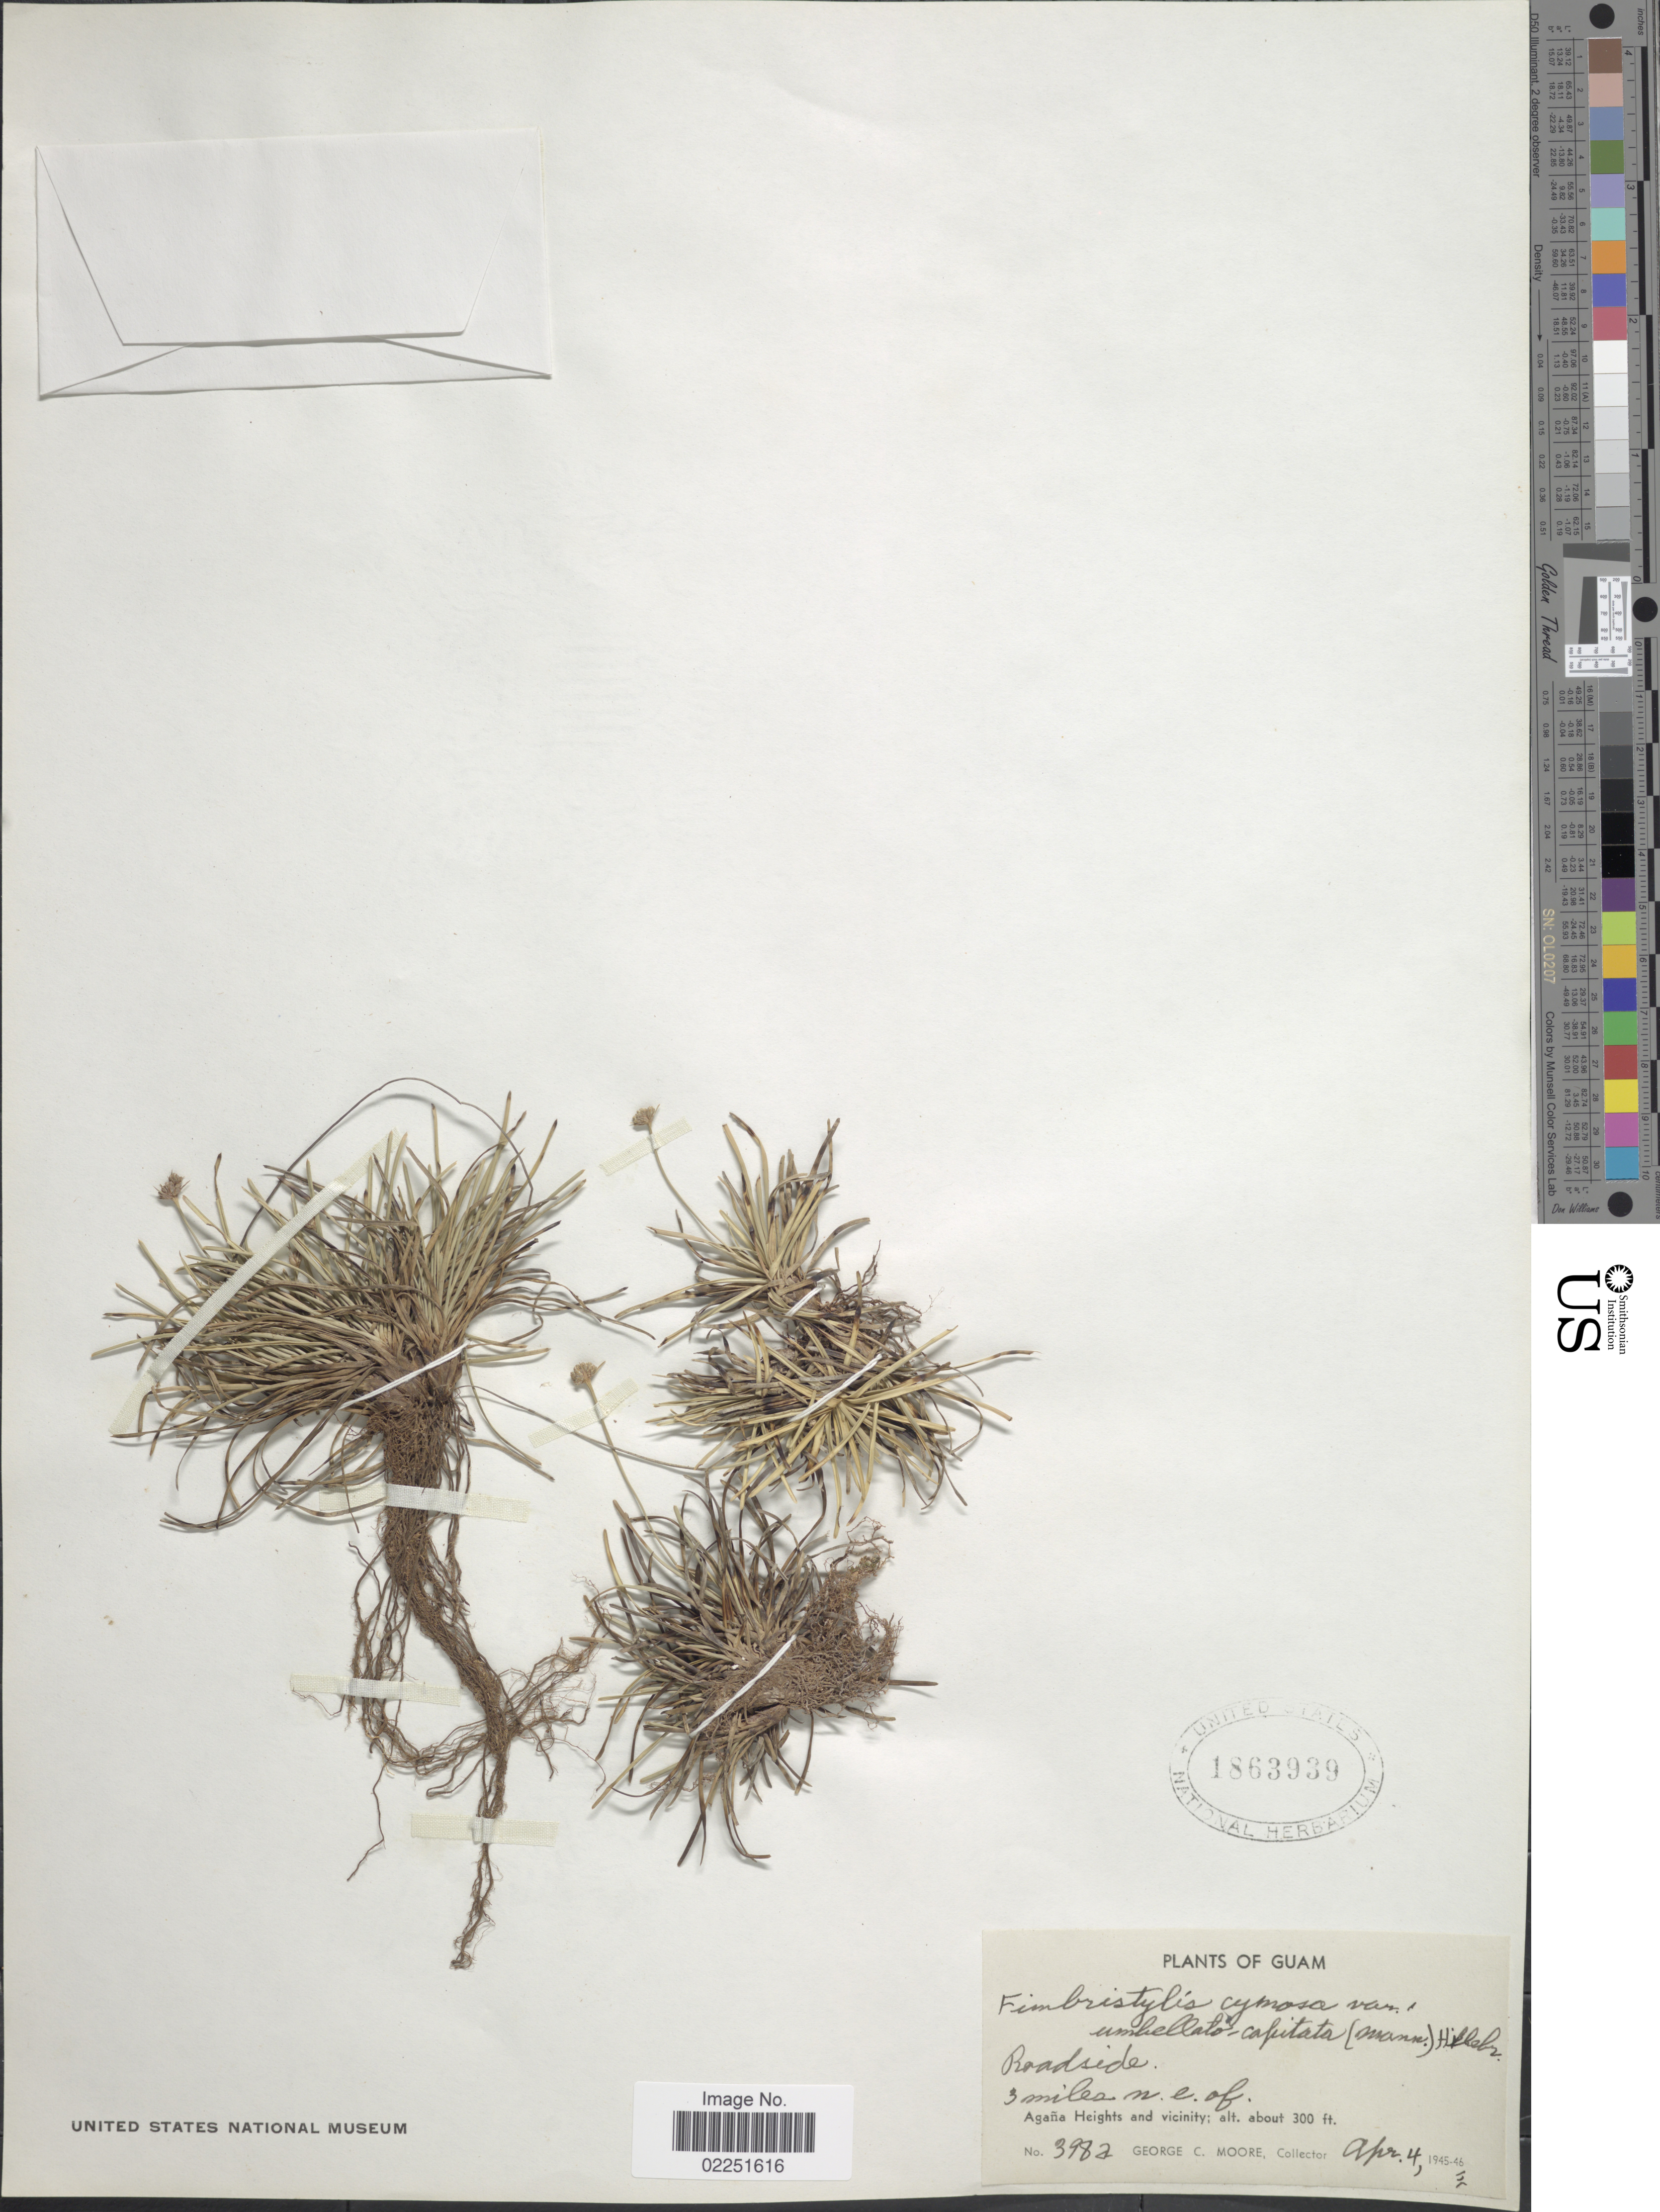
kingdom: Plantae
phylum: Tracheophyta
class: Liliopsida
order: Poales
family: Cyperaceae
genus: Fimbristylis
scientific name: Fimbristylis cymosa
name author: R. Br.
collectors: G. C. Moore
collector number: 3982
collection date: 1946-04-04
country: Guam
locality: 3 miles n.e. of Agana Heights and vicinity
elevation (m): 91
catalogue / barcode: US 1863939